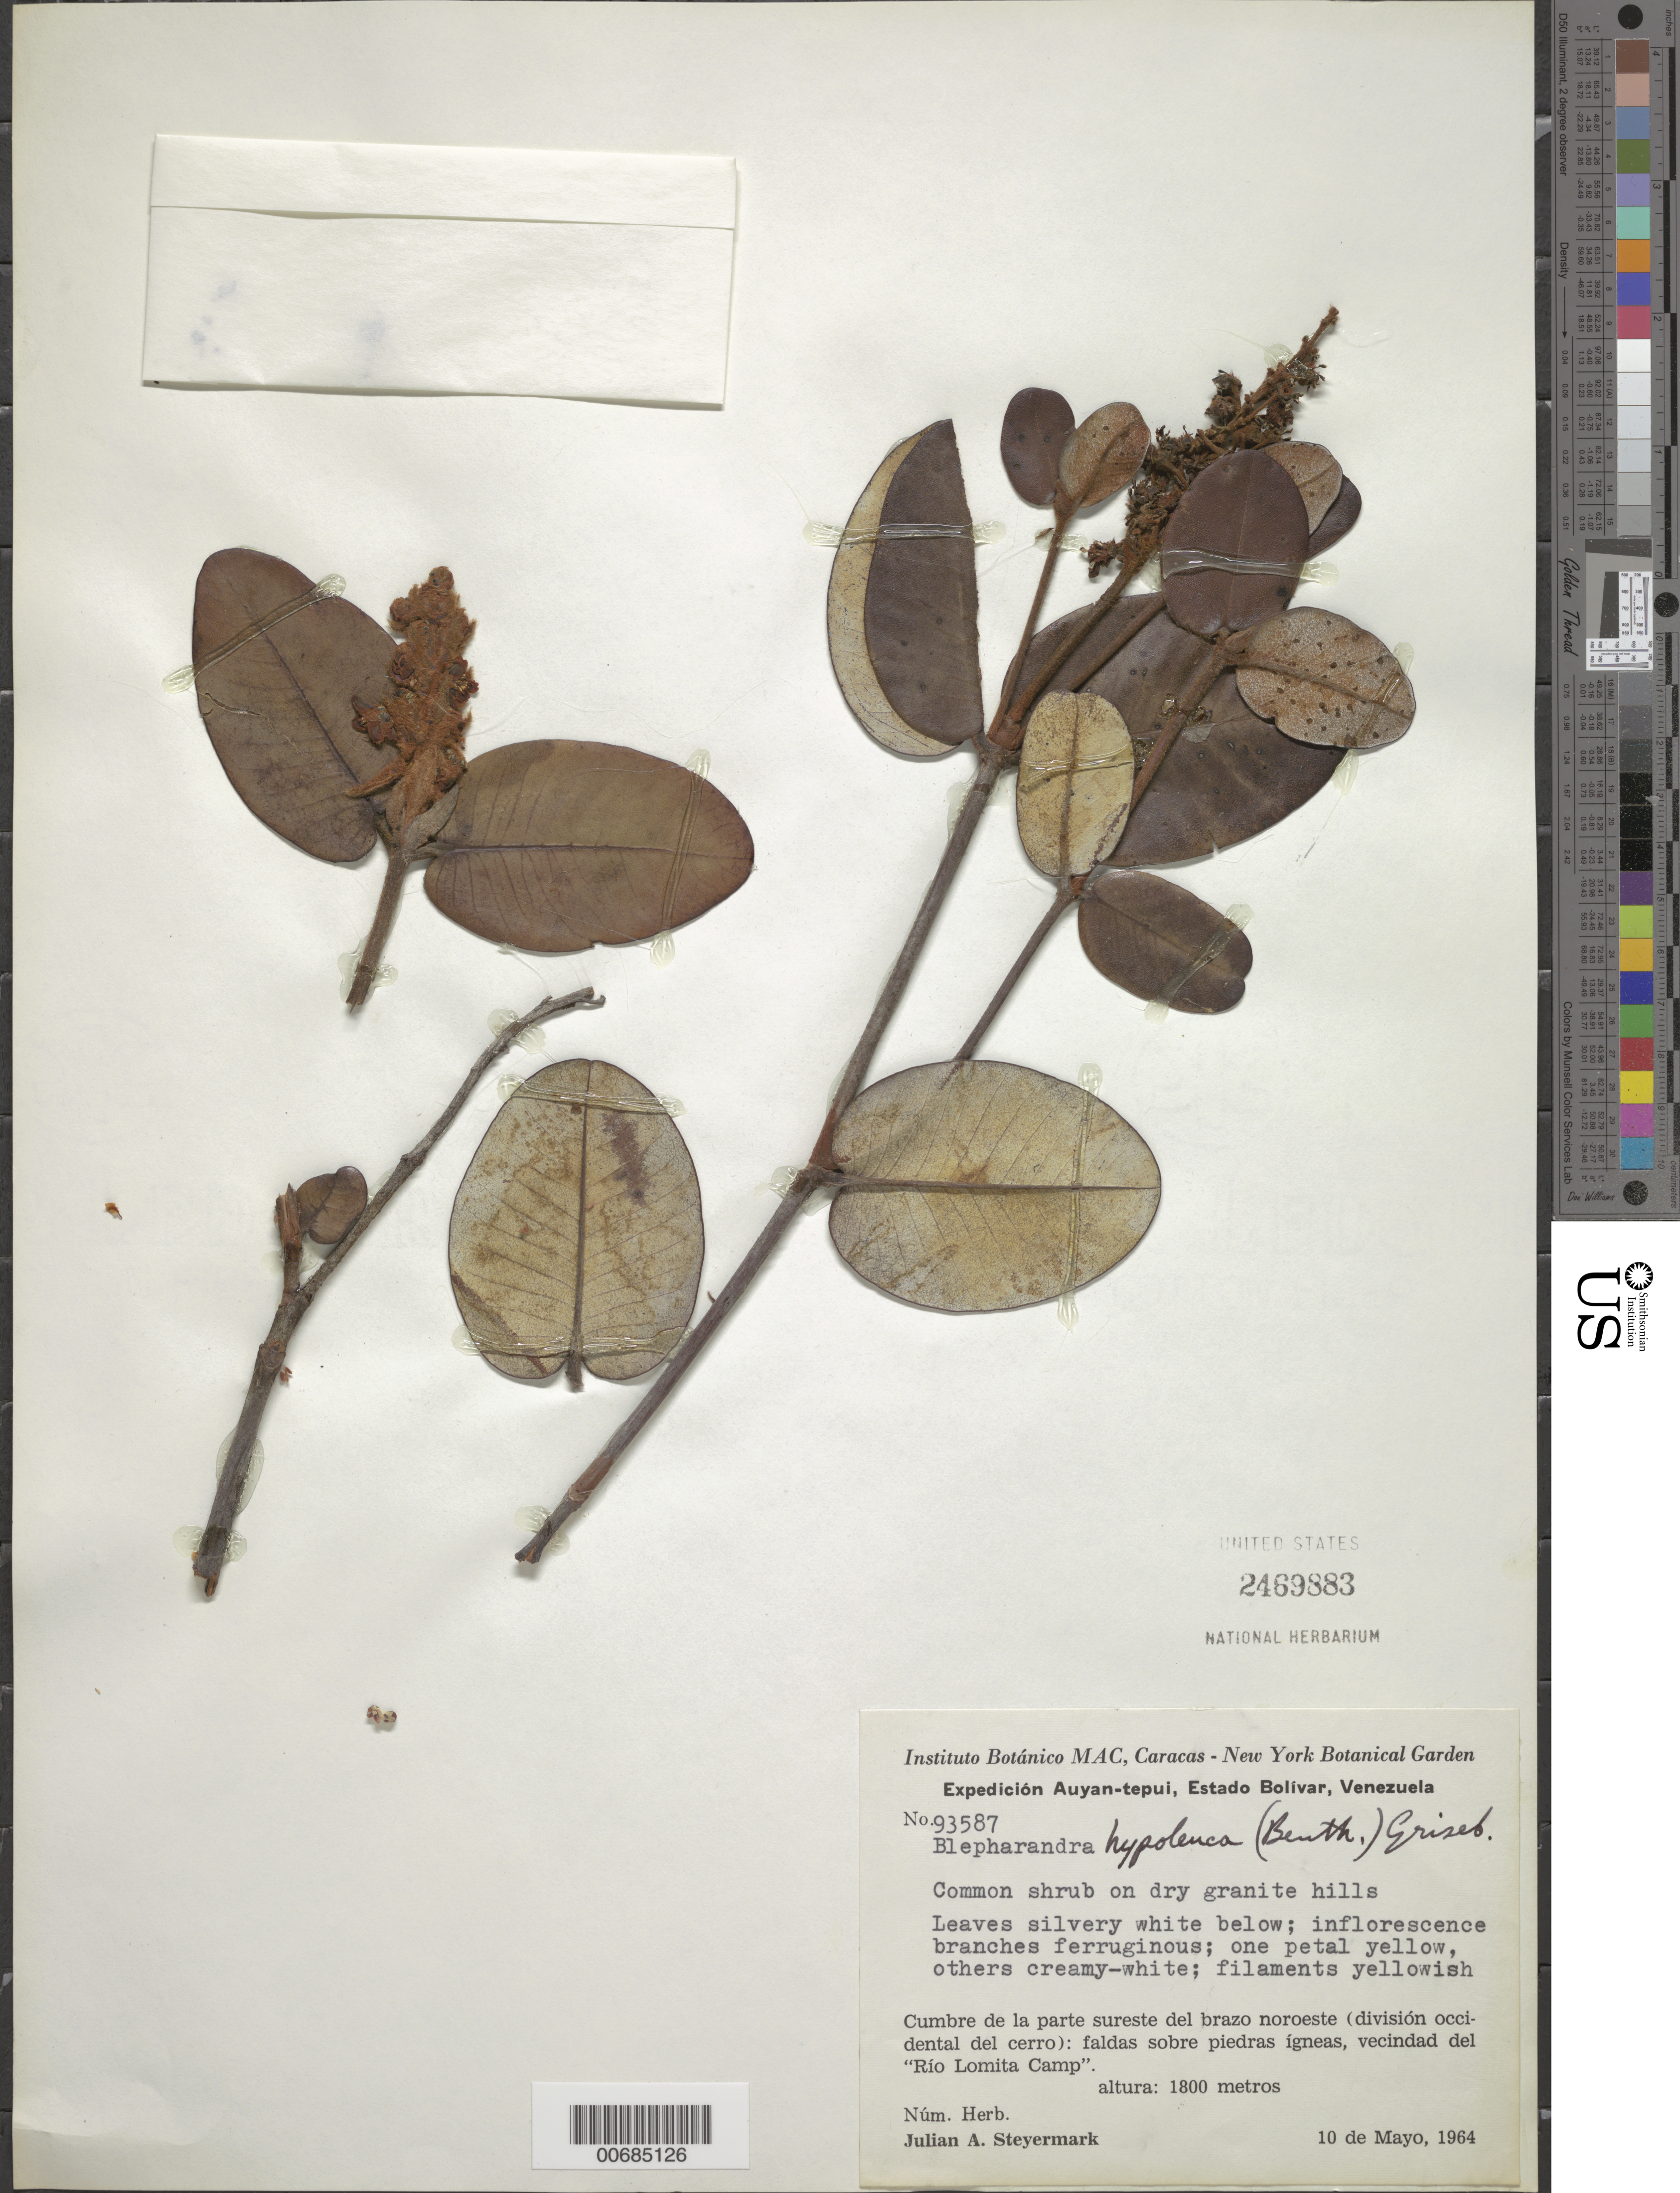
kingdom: Plantae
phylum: Tracheophyta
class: Magnoliopsida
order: Malpighiales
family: Malpighiaceae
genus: Blepharandra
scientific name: Blepharandra hypoleuca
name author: (Benth.) Griseb.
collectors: J. Steyermark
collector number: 93587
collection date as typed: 10-May-64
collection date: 1964-05-10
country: Venezuela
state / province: Bolívar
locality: Auyan-tepuí, vic. Río Lomita Camp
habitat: Faldas secas sobre piedras igneas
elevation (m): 1800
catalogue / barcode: US 2469883